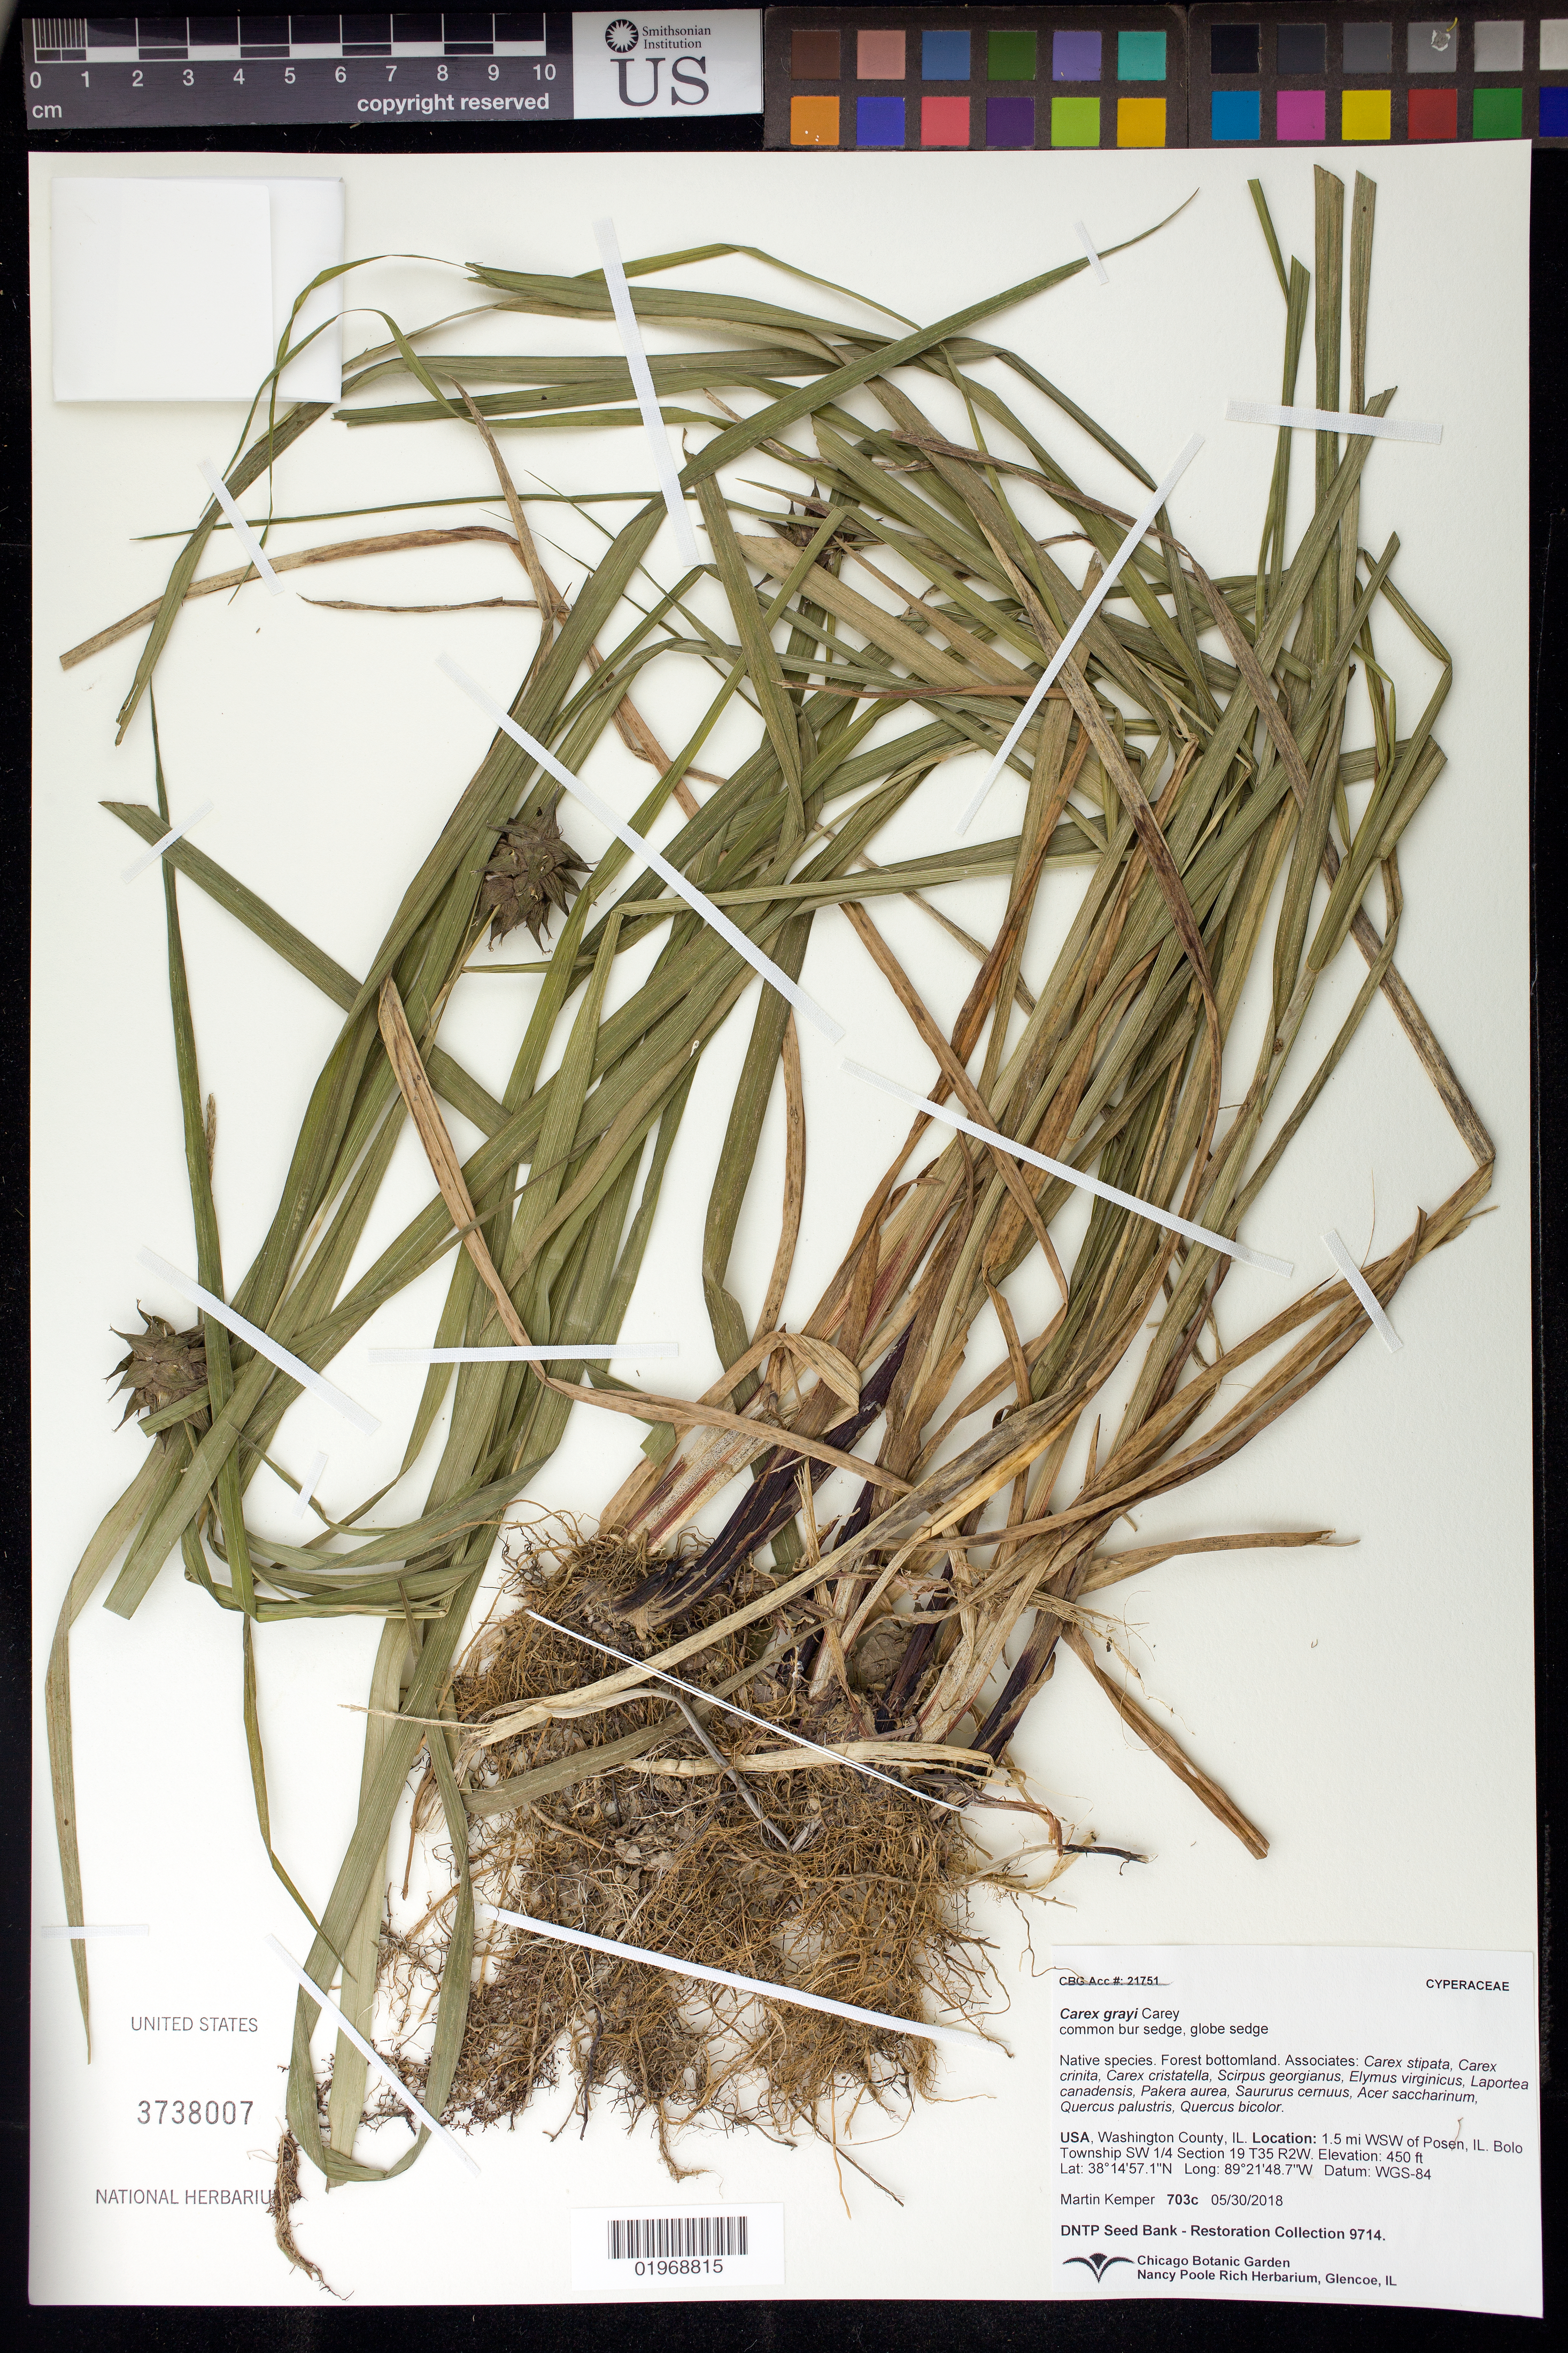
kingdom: Plantae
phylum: Tracheophyta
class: Liliopsida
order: Poales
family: Cyperaceae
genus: Carex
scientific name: Carex grayi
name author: J. Carey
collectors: M. Kemper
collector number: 703 c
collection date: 2018-05-30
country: United States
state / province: Illinois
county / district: Washington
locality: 1.5 mi WSW of Posen, Bolo Township SW 1/4 Section 19 T35 R2W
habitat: Forest bottomland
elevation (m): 137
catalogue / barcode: US 3738007